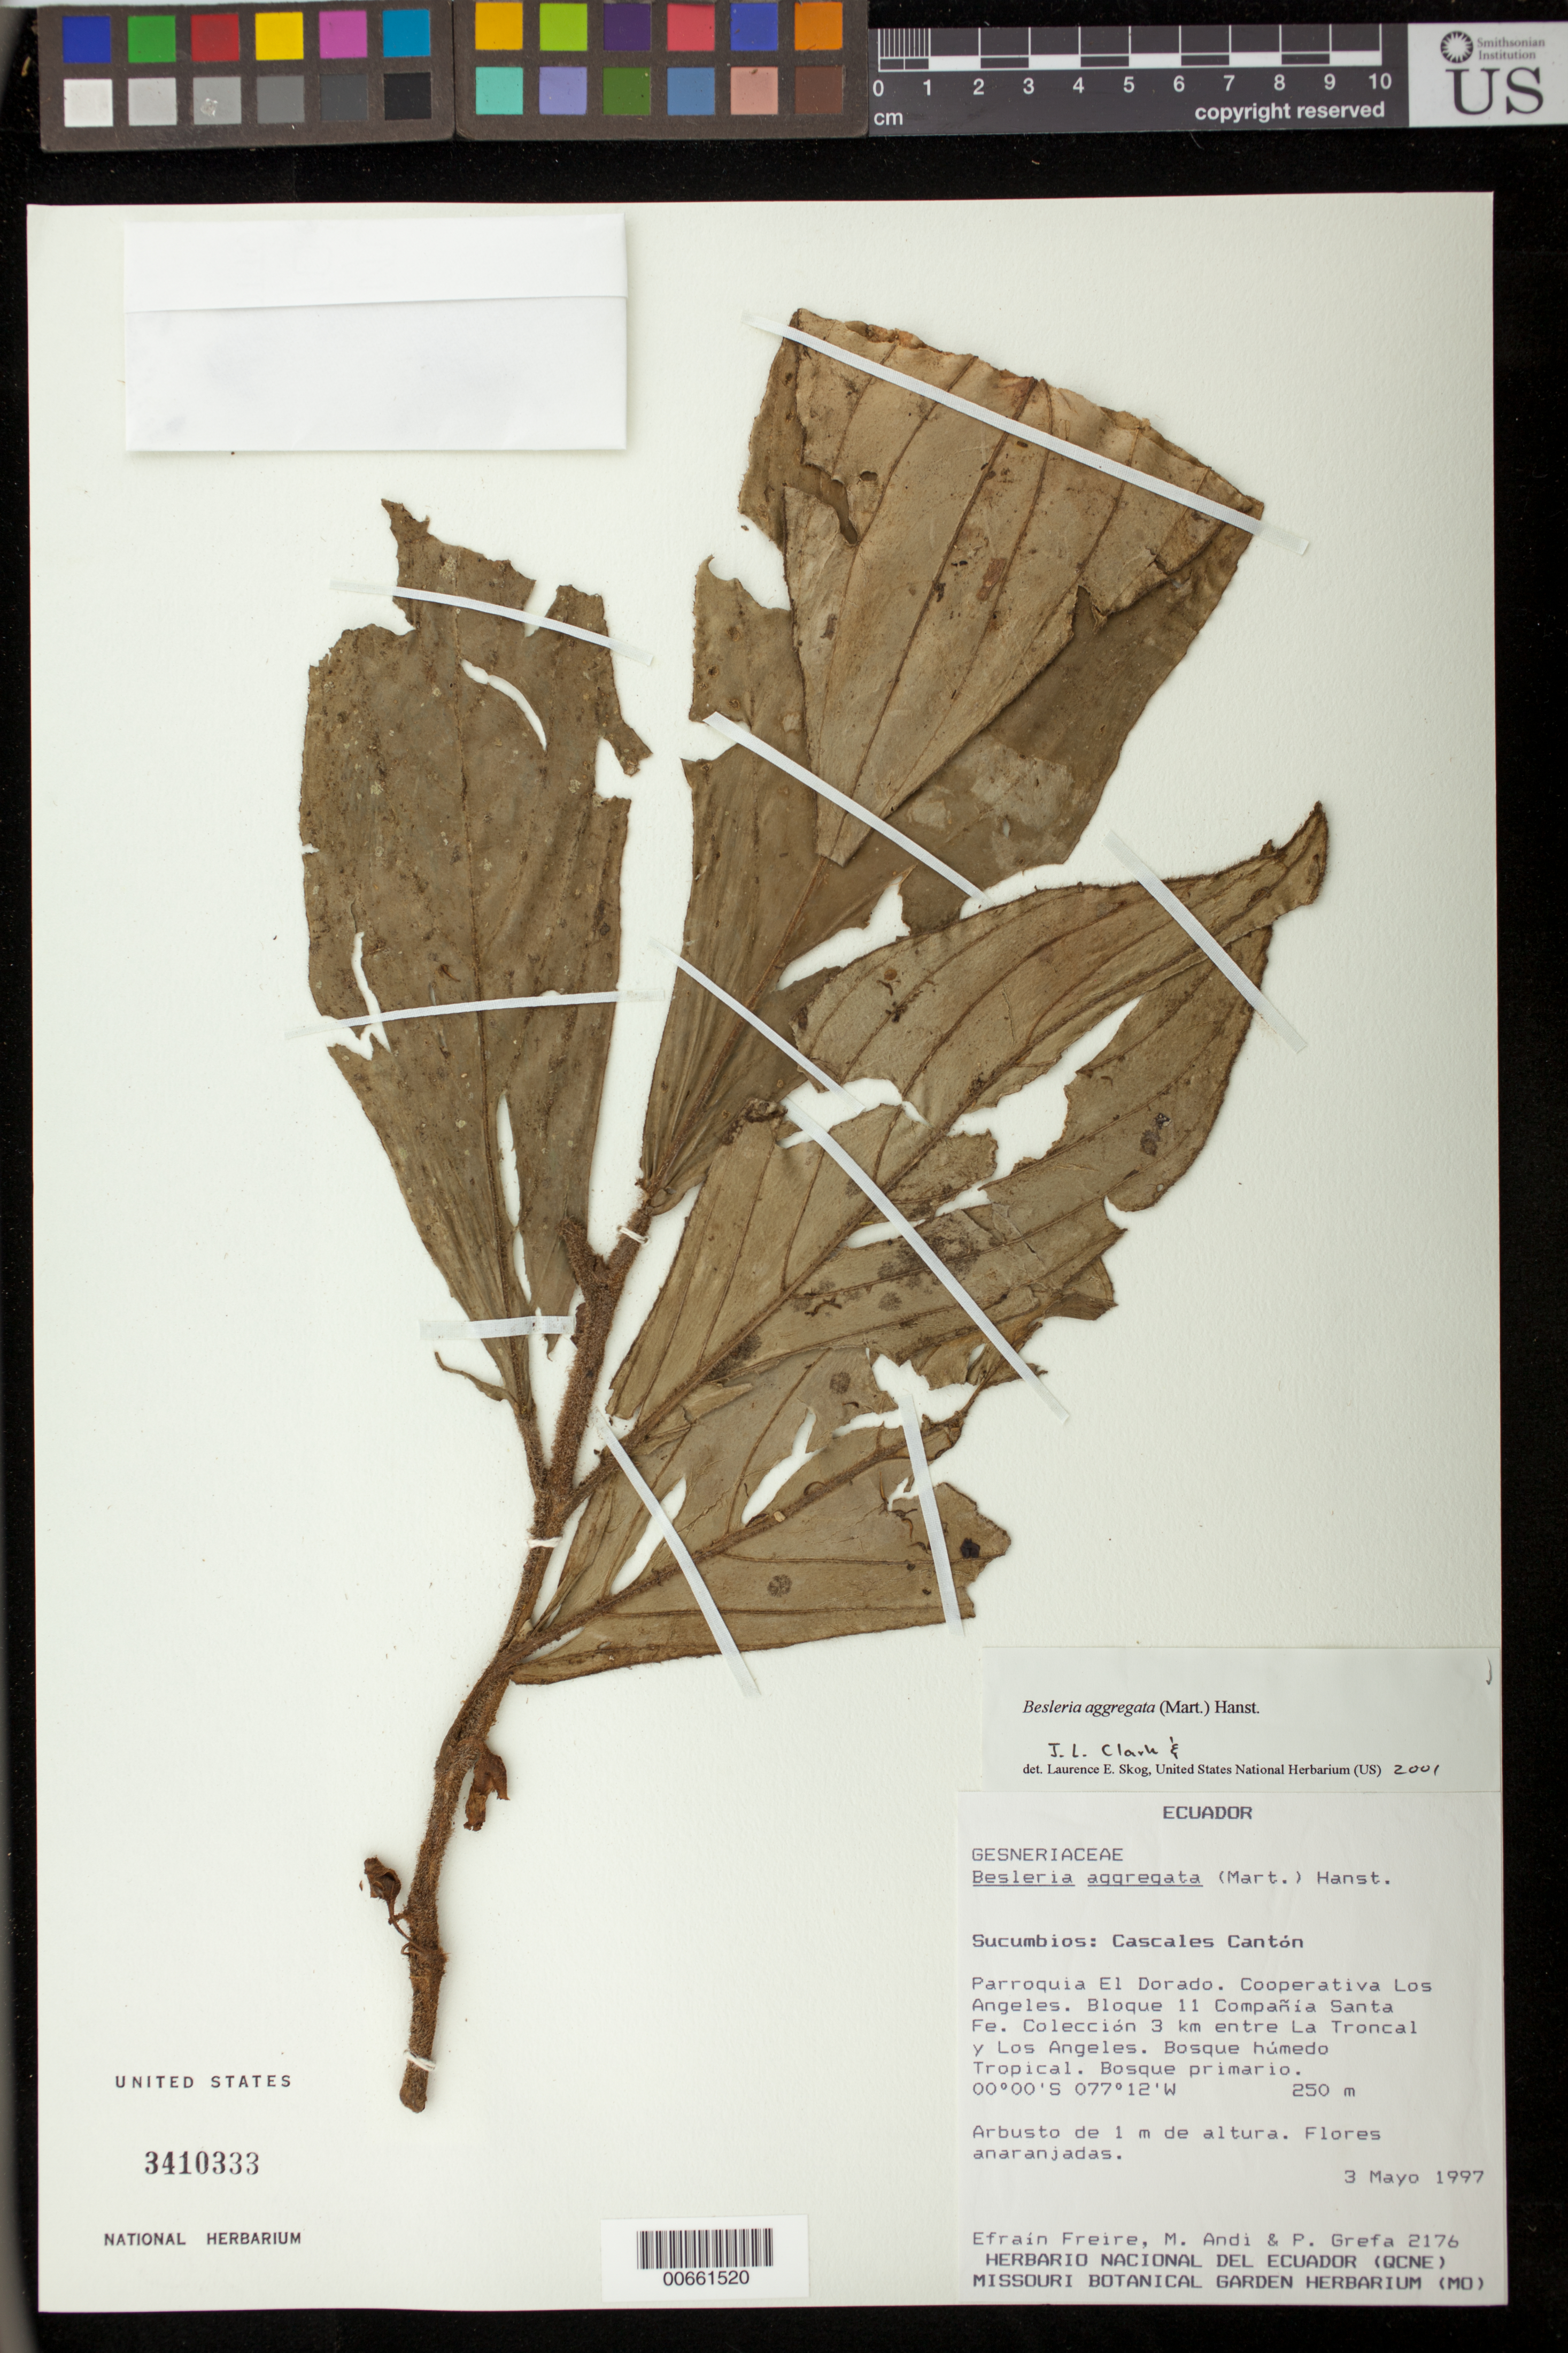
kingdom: Plantae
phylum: Tracheophyta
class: Magnoliopsida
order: Lamiales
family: Gesneriaceae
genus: Besleria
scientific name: Besleria aggregata var. aggregata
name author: (Mart.) Hanst.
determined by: Clark, J. L.; Skog, Laurence E.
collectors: E. Freire, M. Andi & P. Grefa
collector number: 2176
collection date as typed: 03 May 1997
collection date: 1997-05-03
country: Ecuador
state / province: Sucumbíos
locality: Cascales Cantón; Parroquia El Dorado, cooperativa Los Angeles, Bloque 11 Compañía Santa Fe; colección 3 km entre La Troncal y Los Angeles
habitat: Bosque húmedo tropical; bosque primario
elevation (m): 250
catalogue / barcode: US 3410333